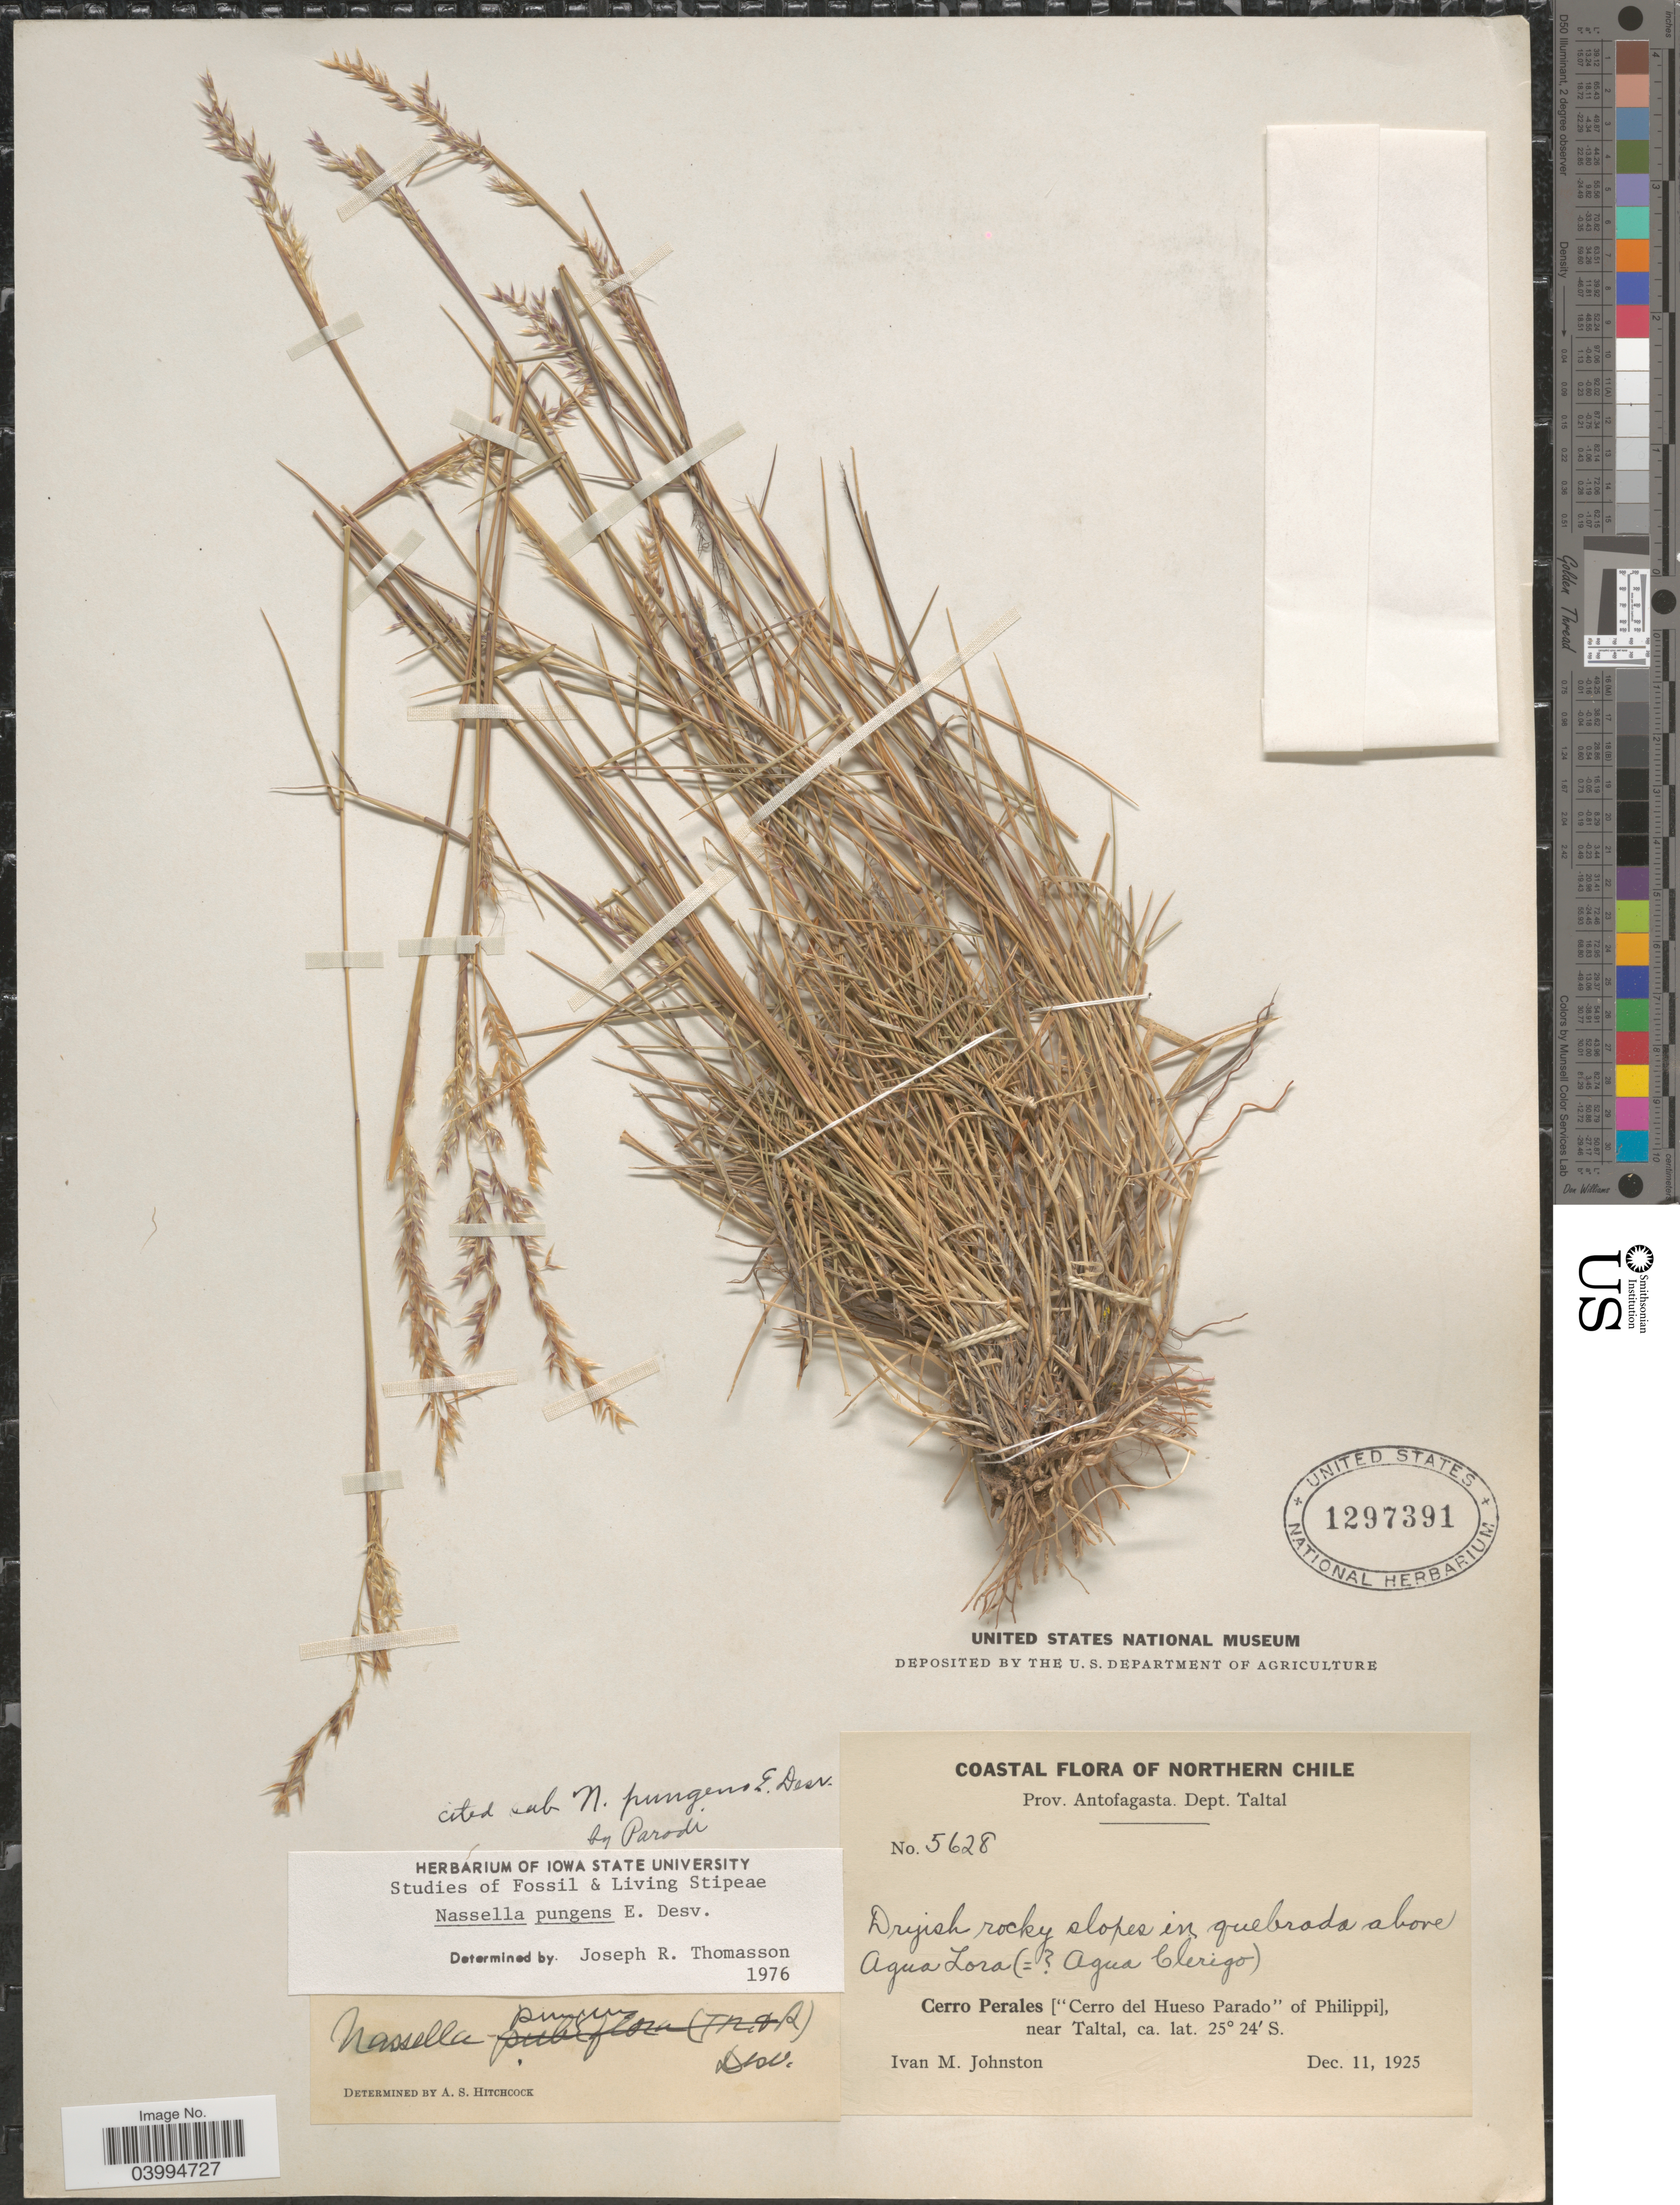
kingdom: Plantae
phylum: Tracheophyta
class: Liliopsida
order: Poales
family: Poaceae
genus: Nassella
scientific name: Nassella pungens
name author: É. Desv.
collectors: I.M. Johnston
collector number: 5628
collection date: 1925-12-11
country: Chile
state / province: Antofagasta (II)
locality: Northern Chile. Dept. Taltal. In quebrada above Agua Lora (= [unsure placement] Agua Clerigo). Cerro Perales ["Cerro del Hueso Parado" of Philippi], near Taltal.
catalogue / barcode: US 1297391